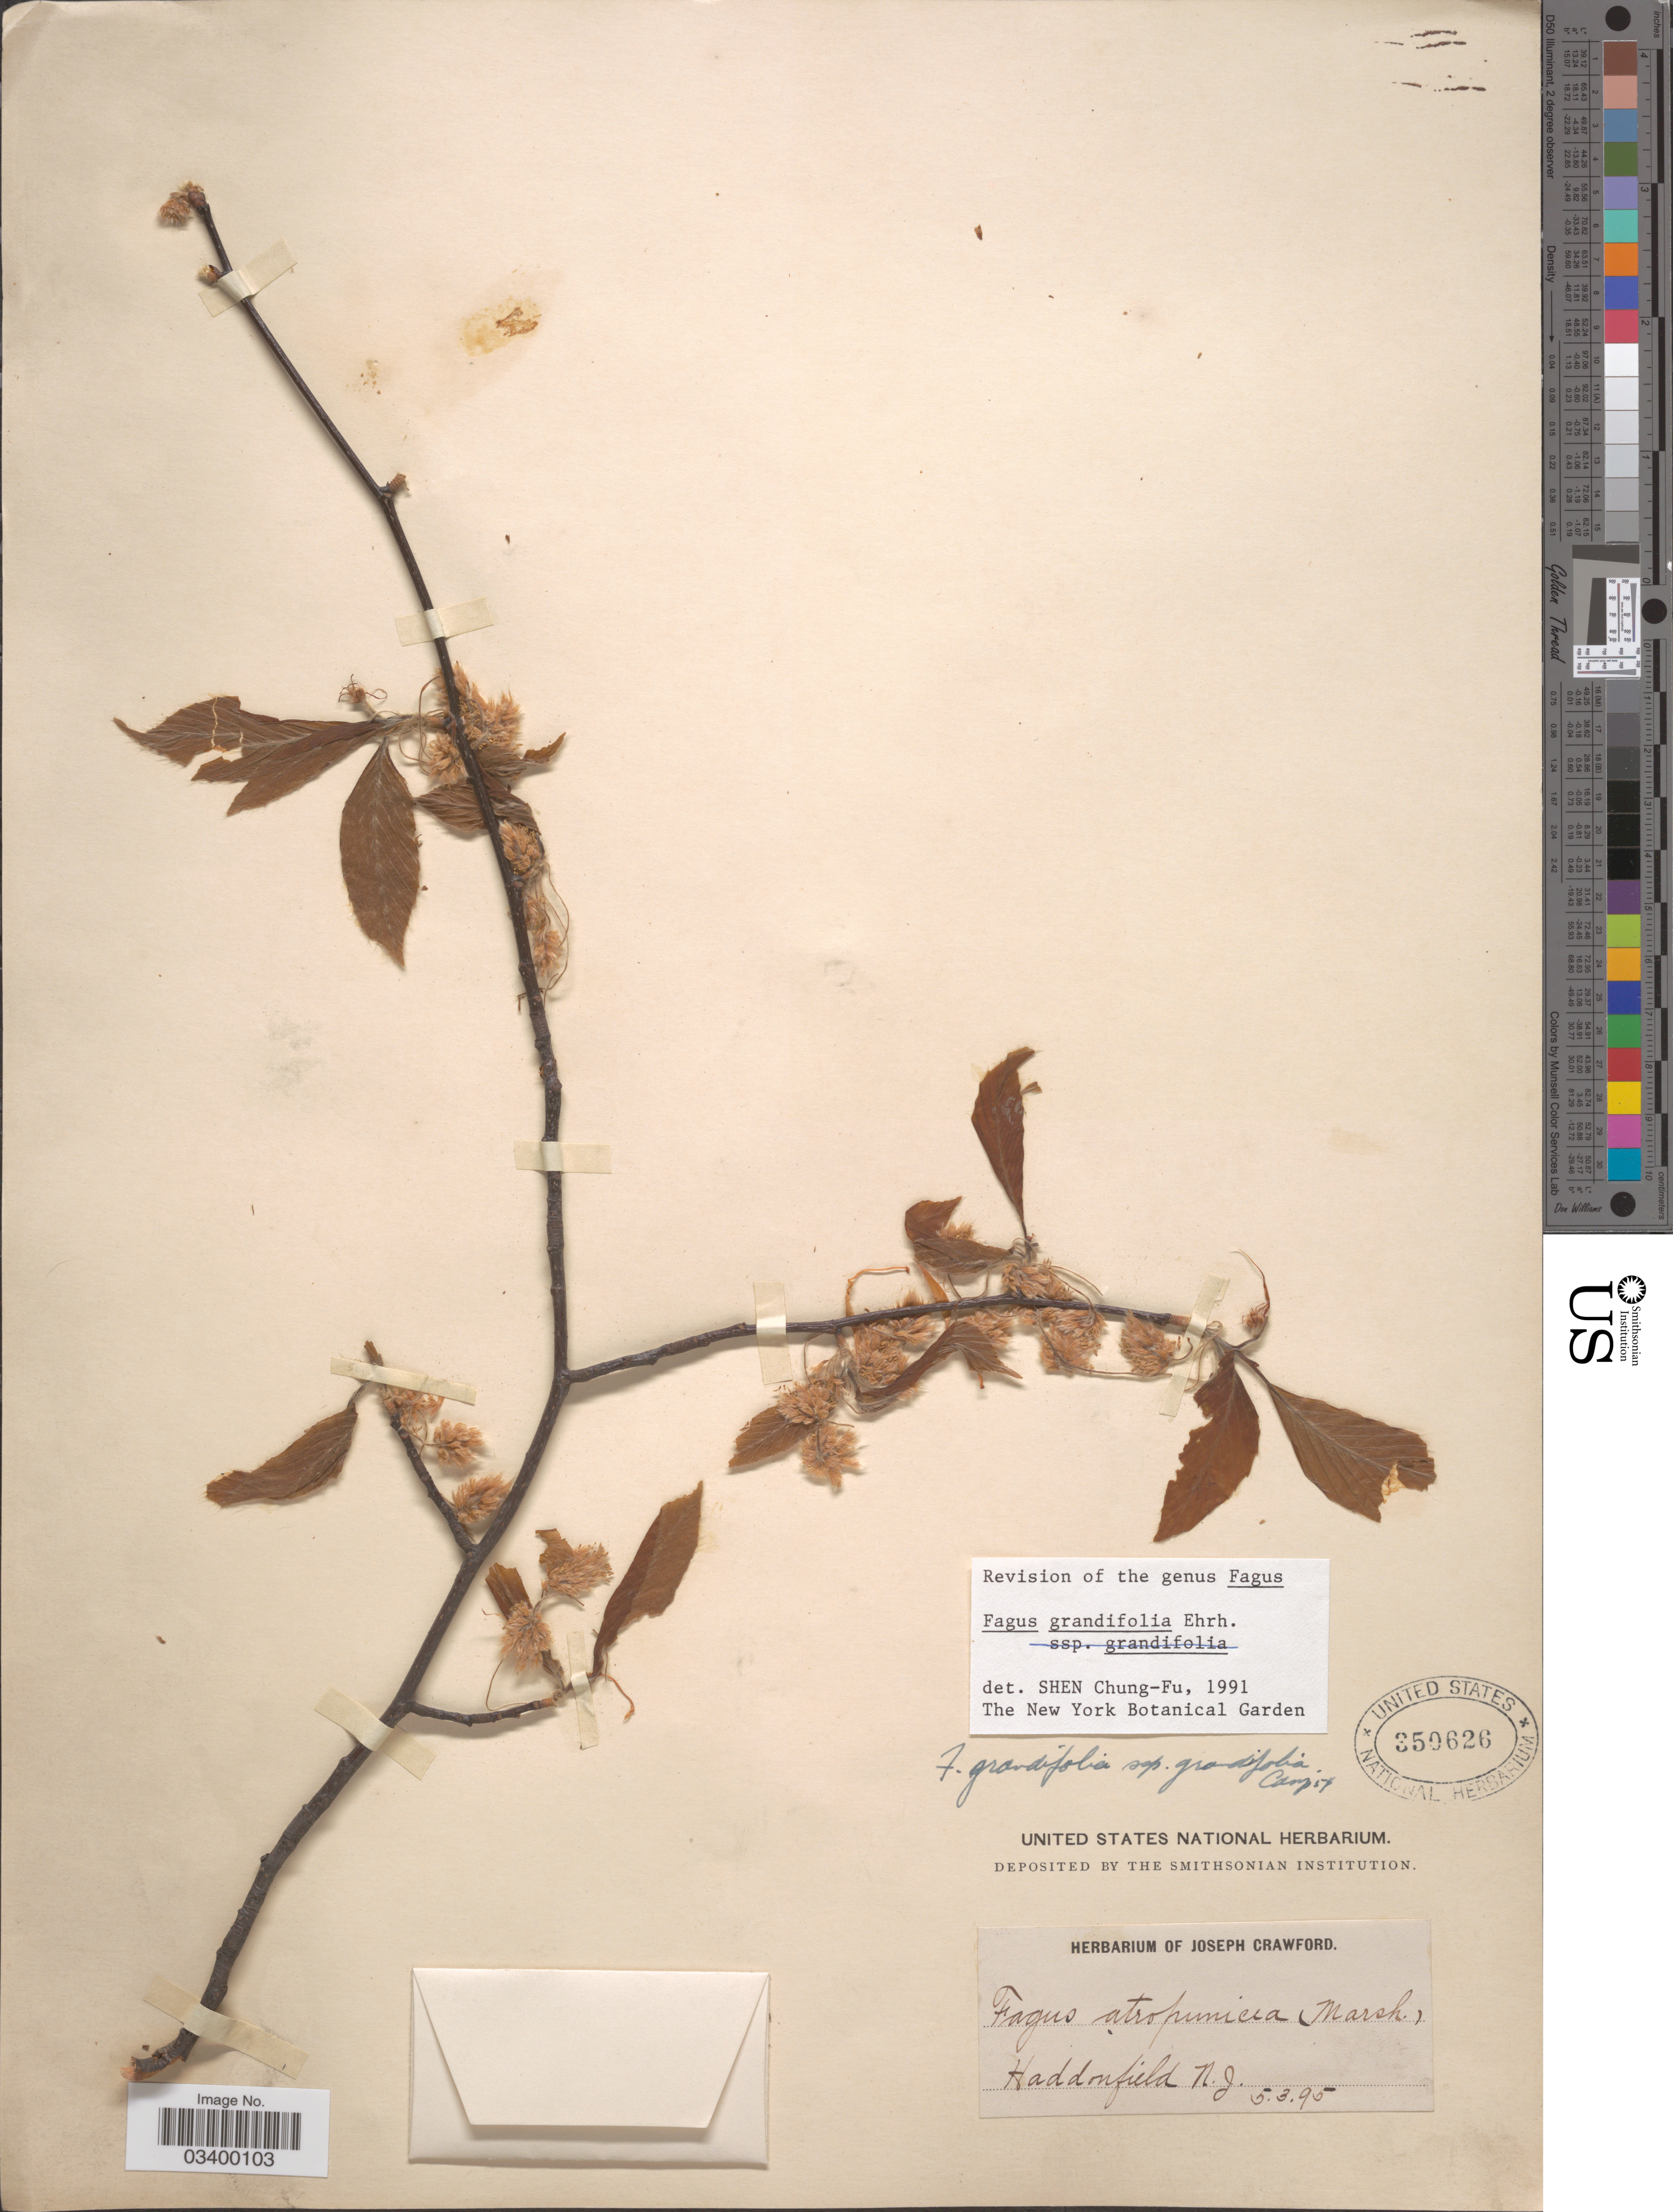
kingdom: Plantae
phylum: Tracheophyta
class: Magnoliopsida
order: Fagales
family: Fagaceae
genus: Fagus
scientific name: Fagus grandifolia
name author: Ehrh.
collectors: ex herb. Joseph Crawford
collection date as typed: Transcribed d/m/y: 5/3/95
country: United States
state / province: New Jersey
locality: Haddonfield.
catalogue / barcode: US 350626